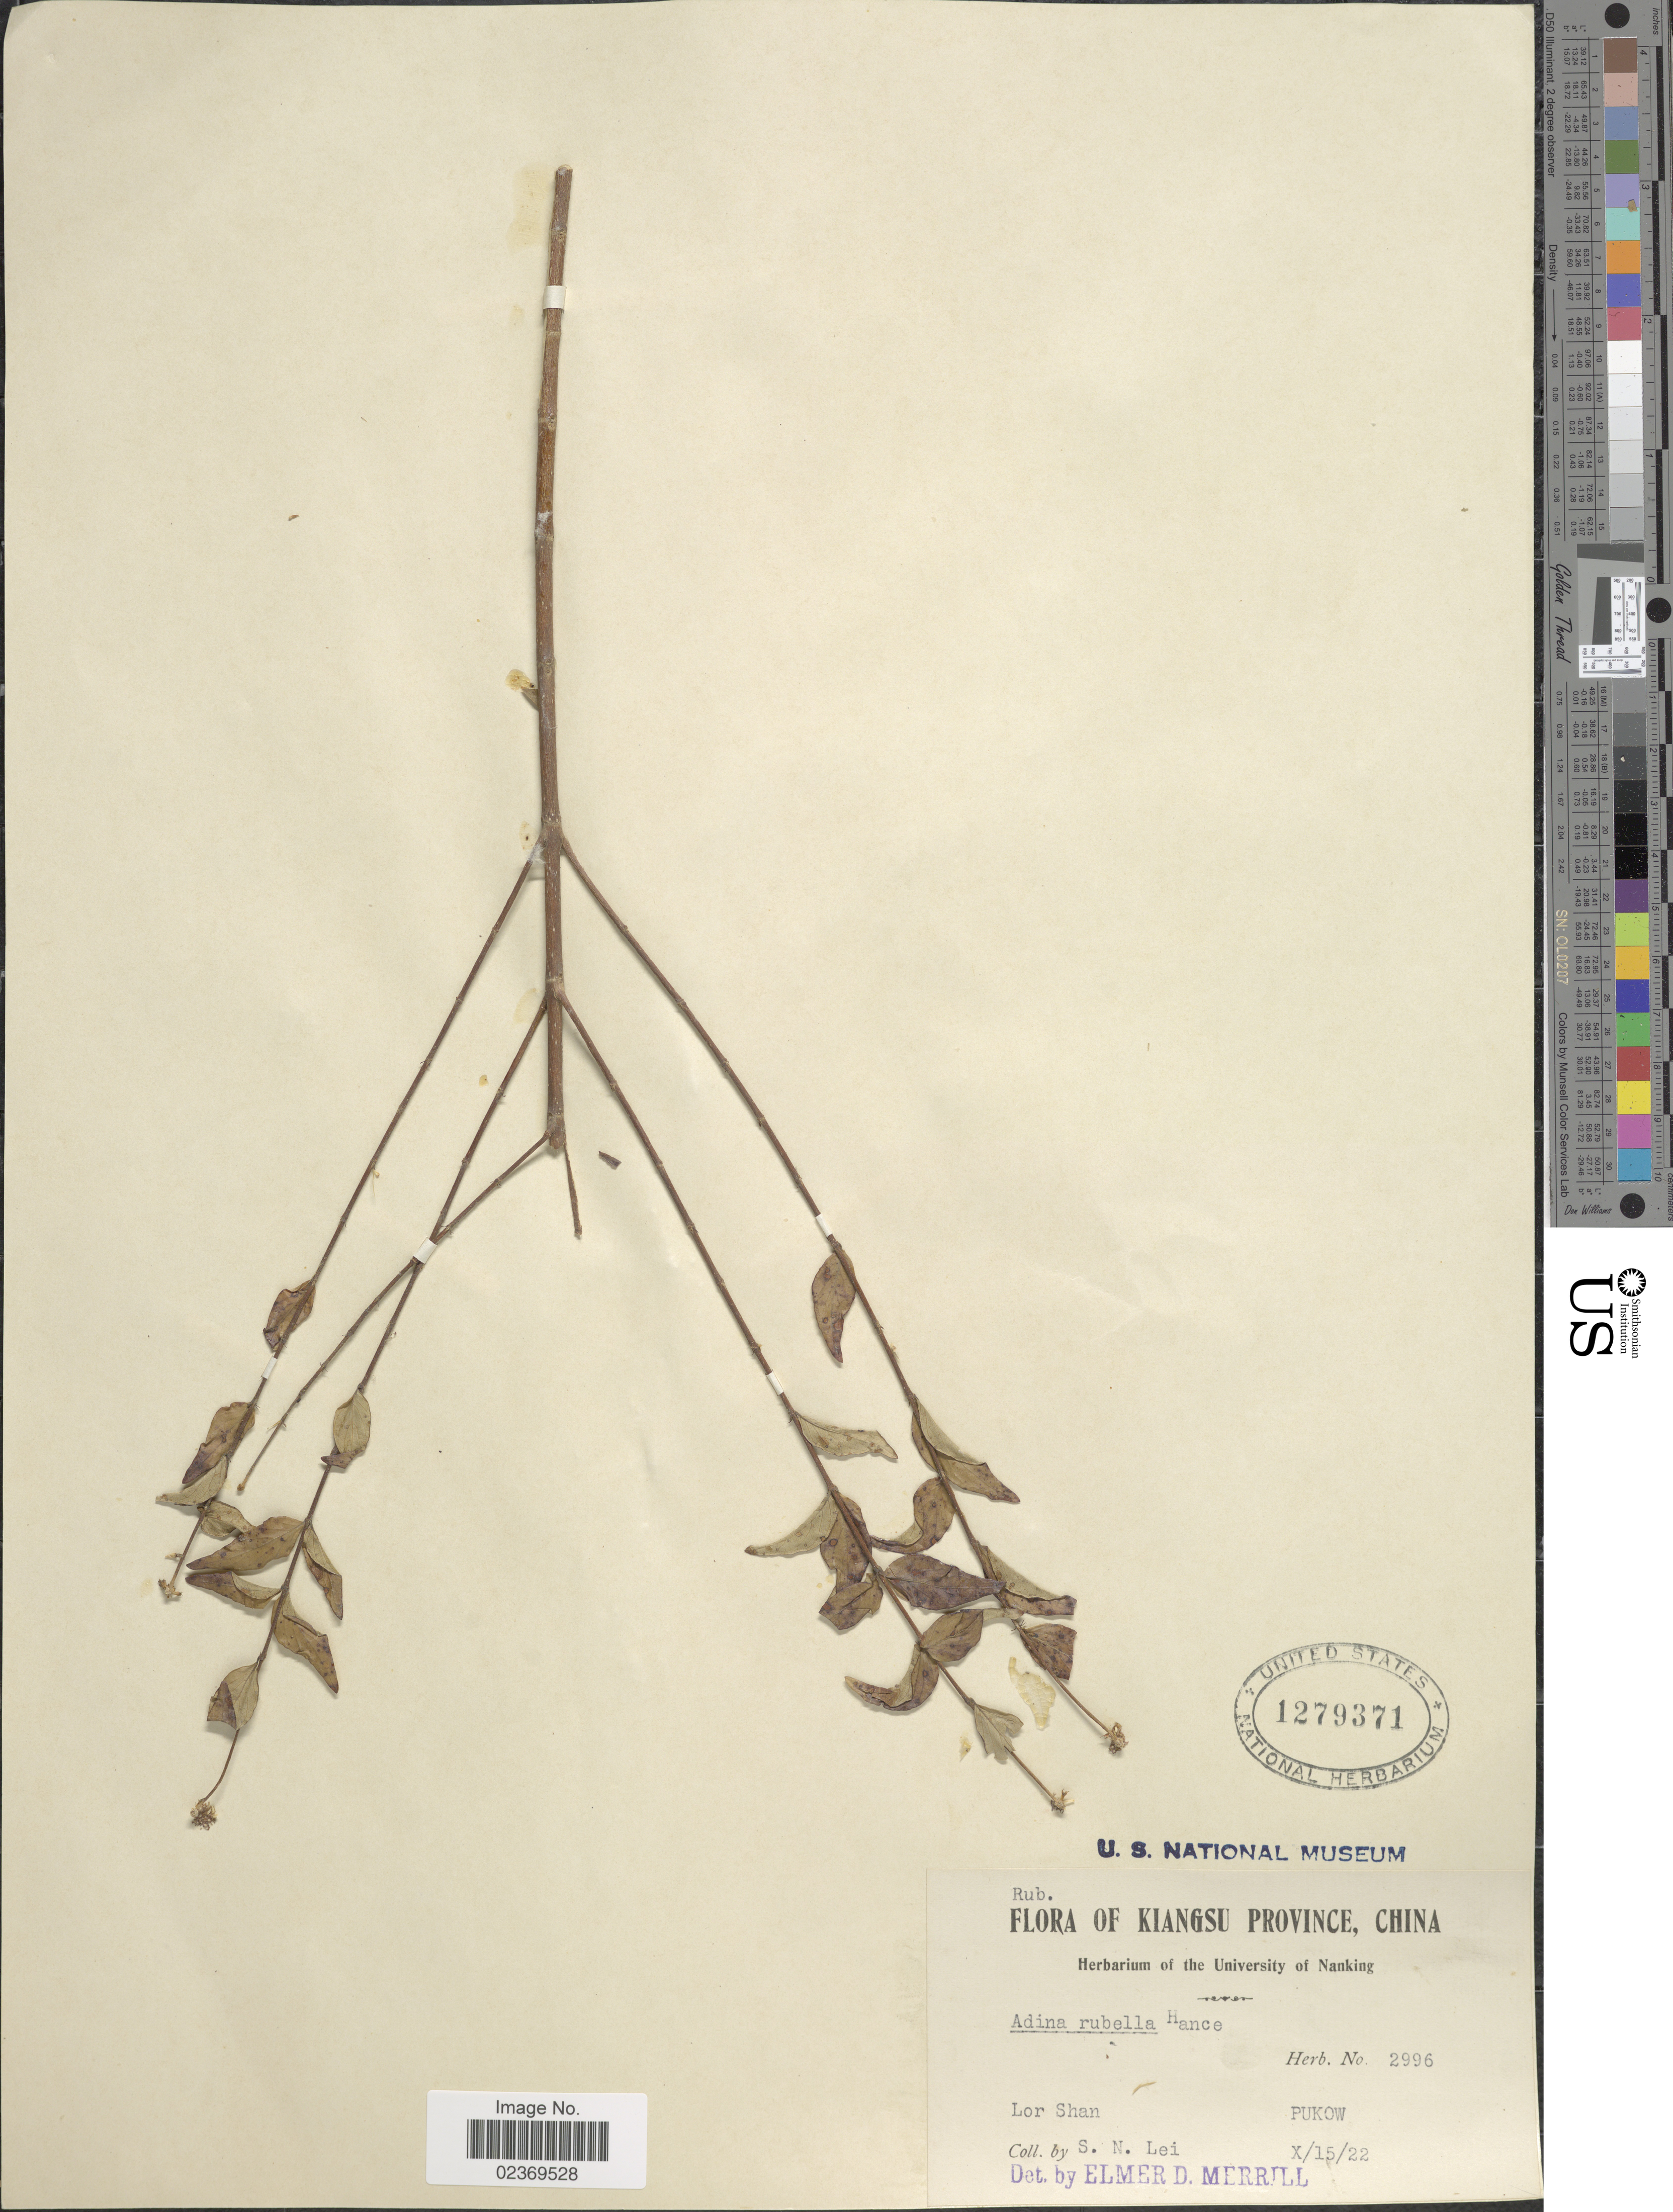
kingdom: Plantae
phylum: Tracheophyta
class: Magnoliopsida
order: Gentianales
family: Rubiaceae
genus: Adina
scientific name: Adina rubella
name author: Hance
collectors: S. Lei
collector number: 2996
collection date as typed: Transcribed d/m/y: 15/10/22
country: China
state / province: Jiangsu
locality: Kiangsu Province, Lor Shan, Pukow.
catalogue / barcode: US 1279371